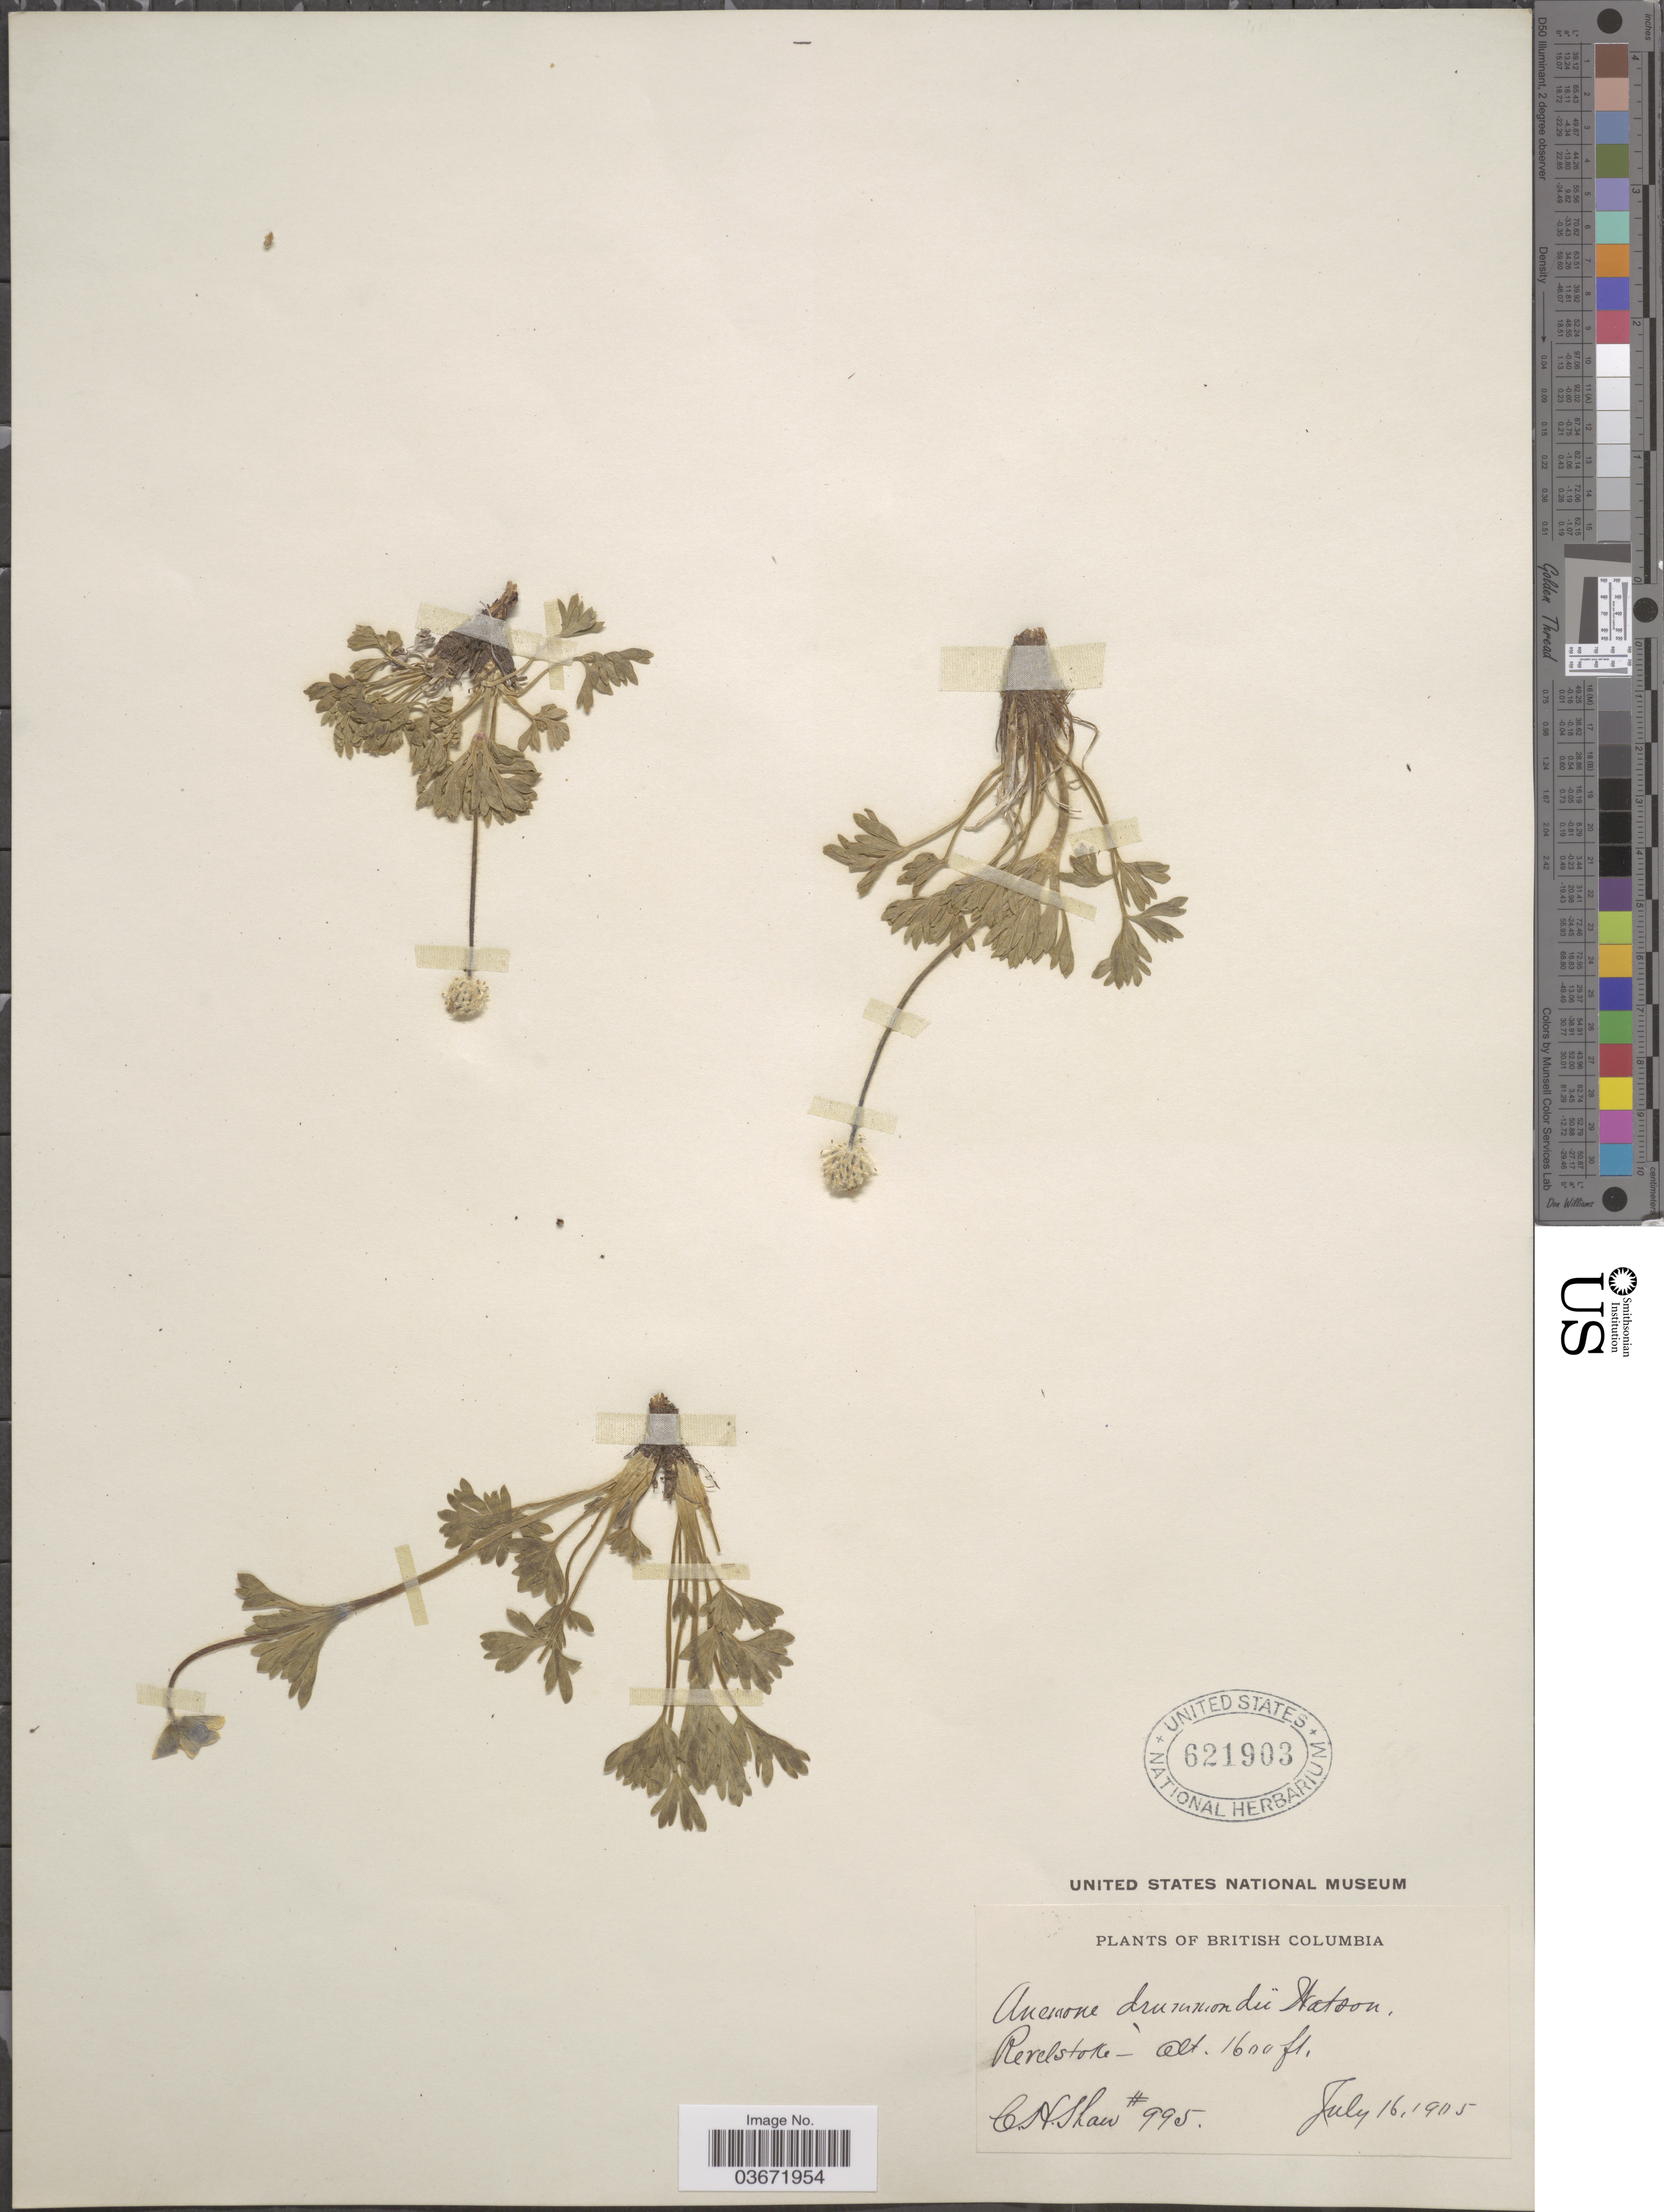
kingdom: Plantae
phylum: Tracheophyta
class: Magnoliopsida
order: Ranunculales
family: Ranunculaceae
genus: Anemone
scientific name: Anemone drummondii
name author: S. Watson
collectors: C. H. Shaw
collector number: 995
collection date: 1915-07-16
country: Canada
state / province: British Columbia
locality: Revelstoke.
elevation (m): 488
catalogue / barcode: US 621903